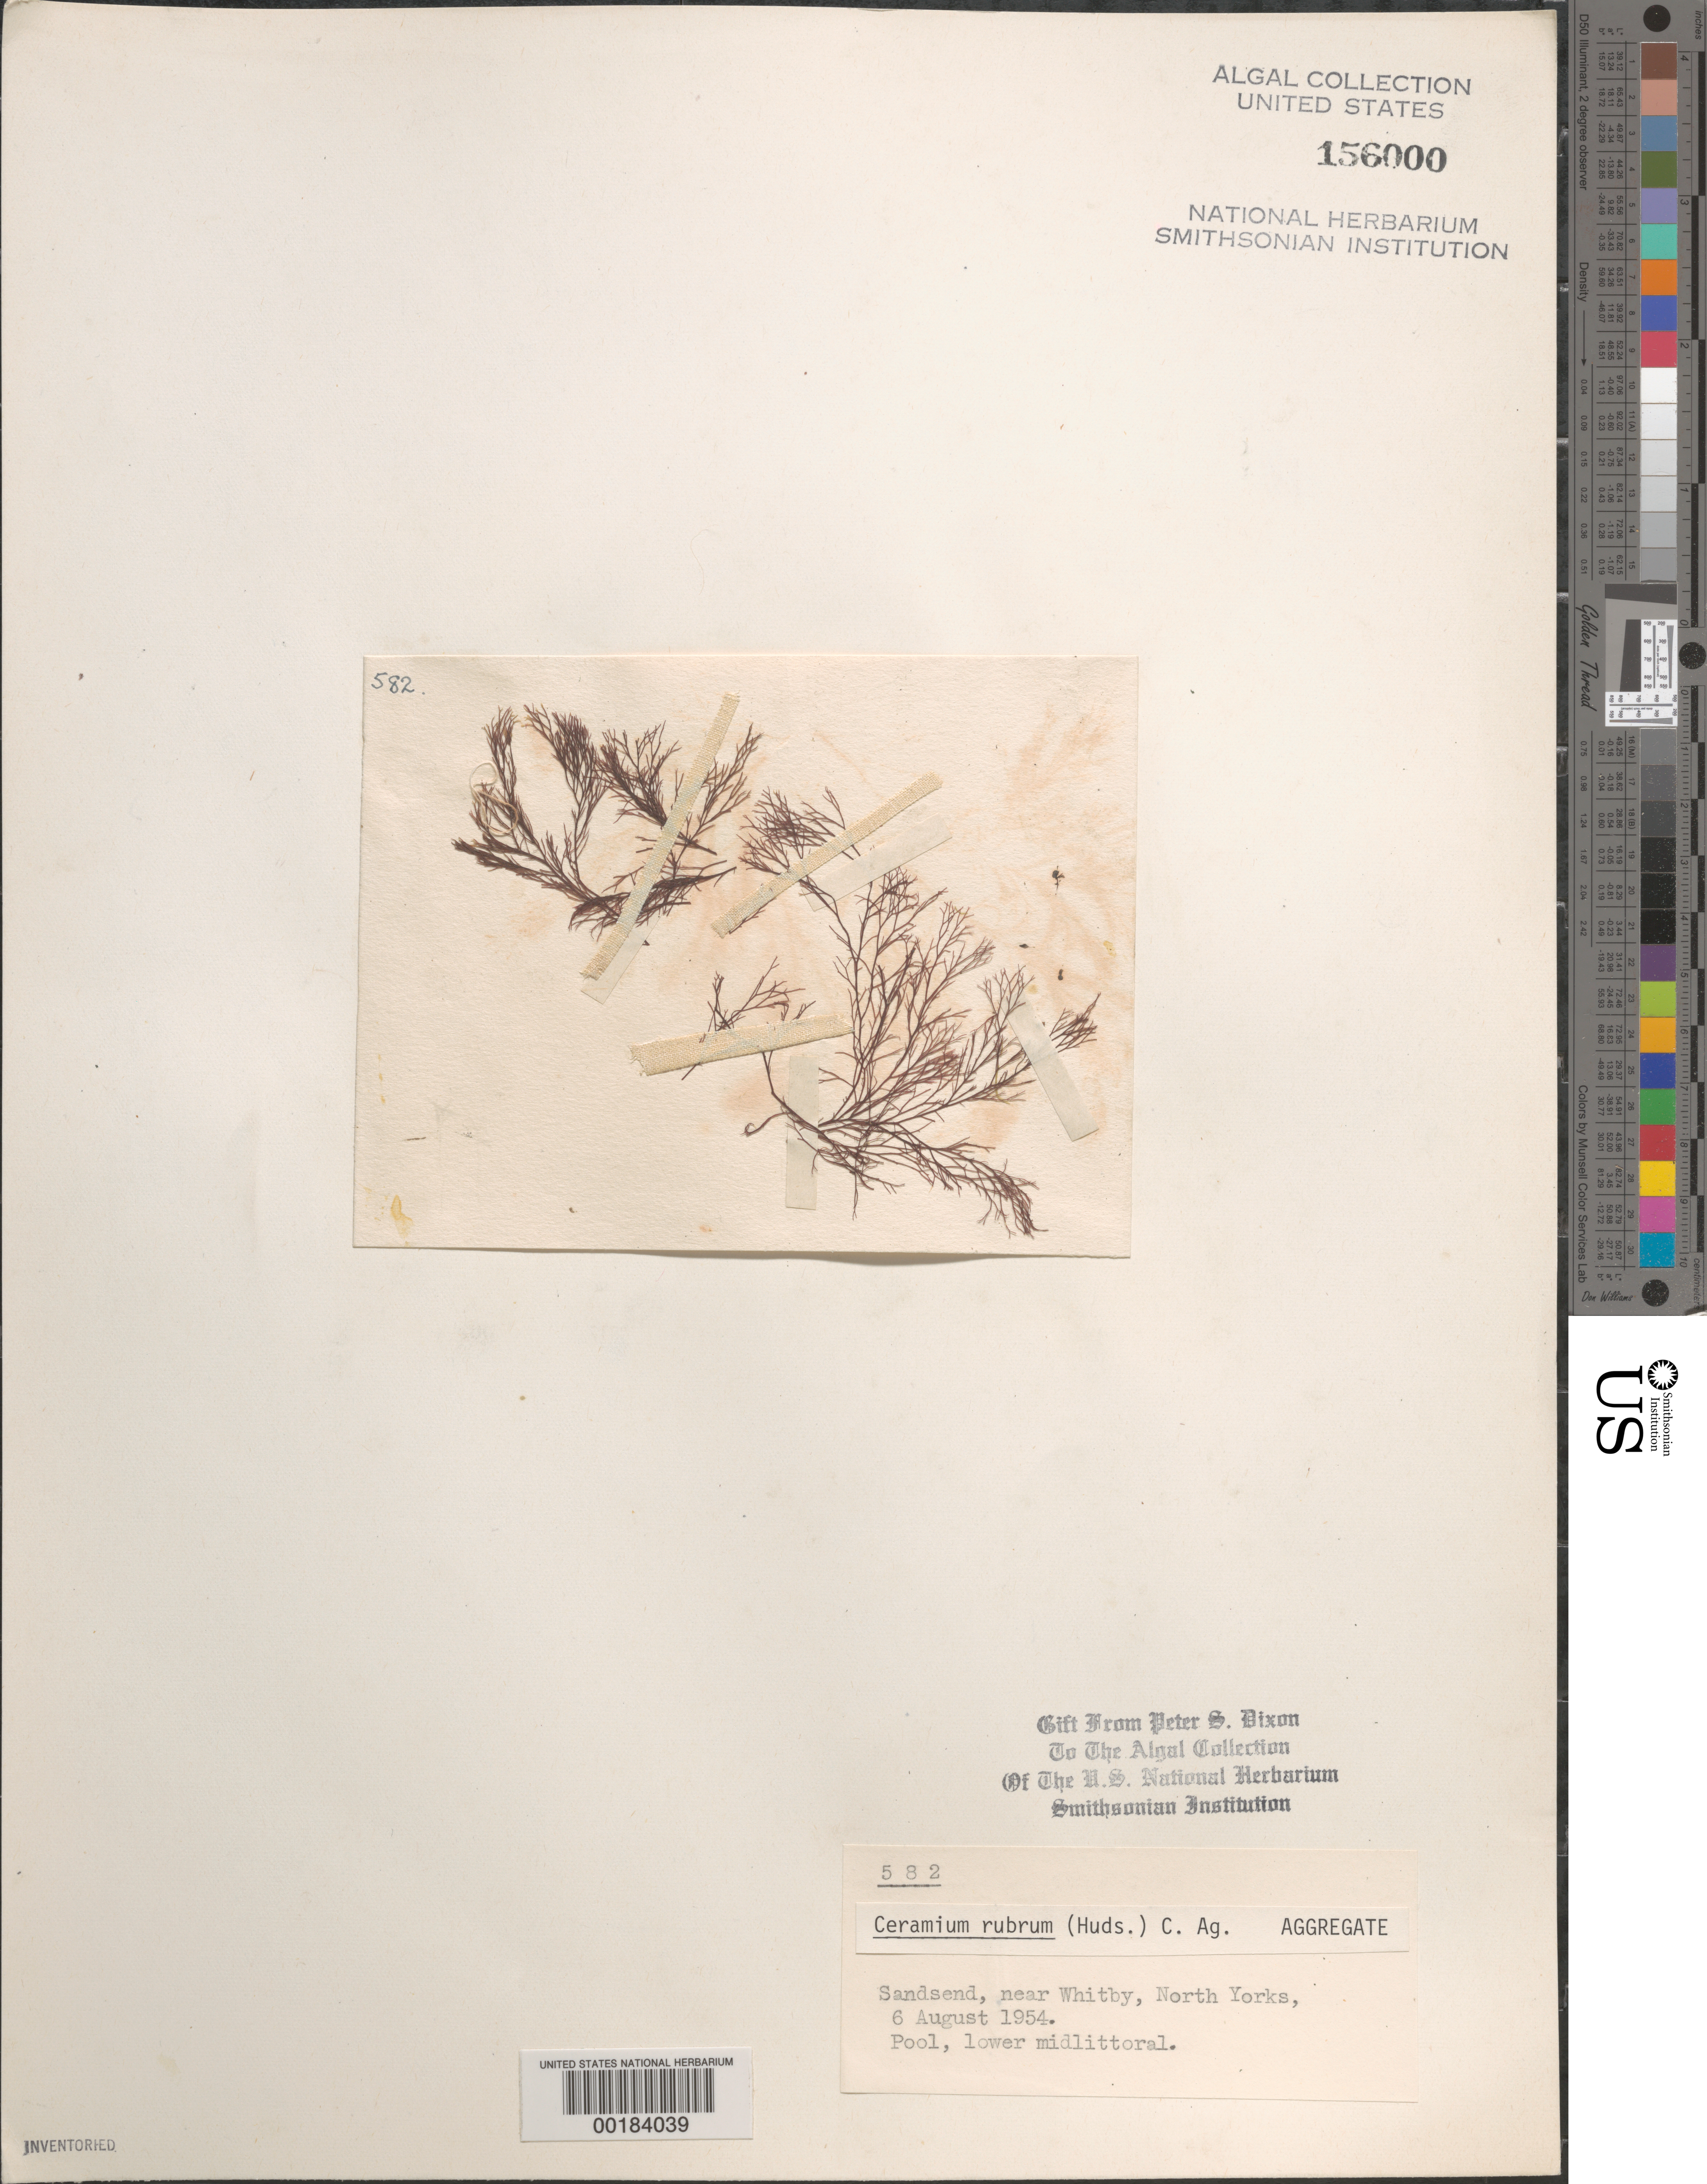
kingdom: Plantae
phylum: Rhodophyta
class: Florideophyceae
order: Ceramiales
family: Ceramiaceae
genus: Ceramium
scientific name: Ceramium rubrum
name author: C. Agardh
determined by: Dixon, P. S.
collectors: P. S. Dixon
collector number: PSD 582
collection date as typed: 06 Aug 1954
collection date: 1954-08-06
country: United Kingdom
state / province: England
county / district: North Yorkshire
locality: Sandsend, near Whitby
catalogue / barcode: US 156000